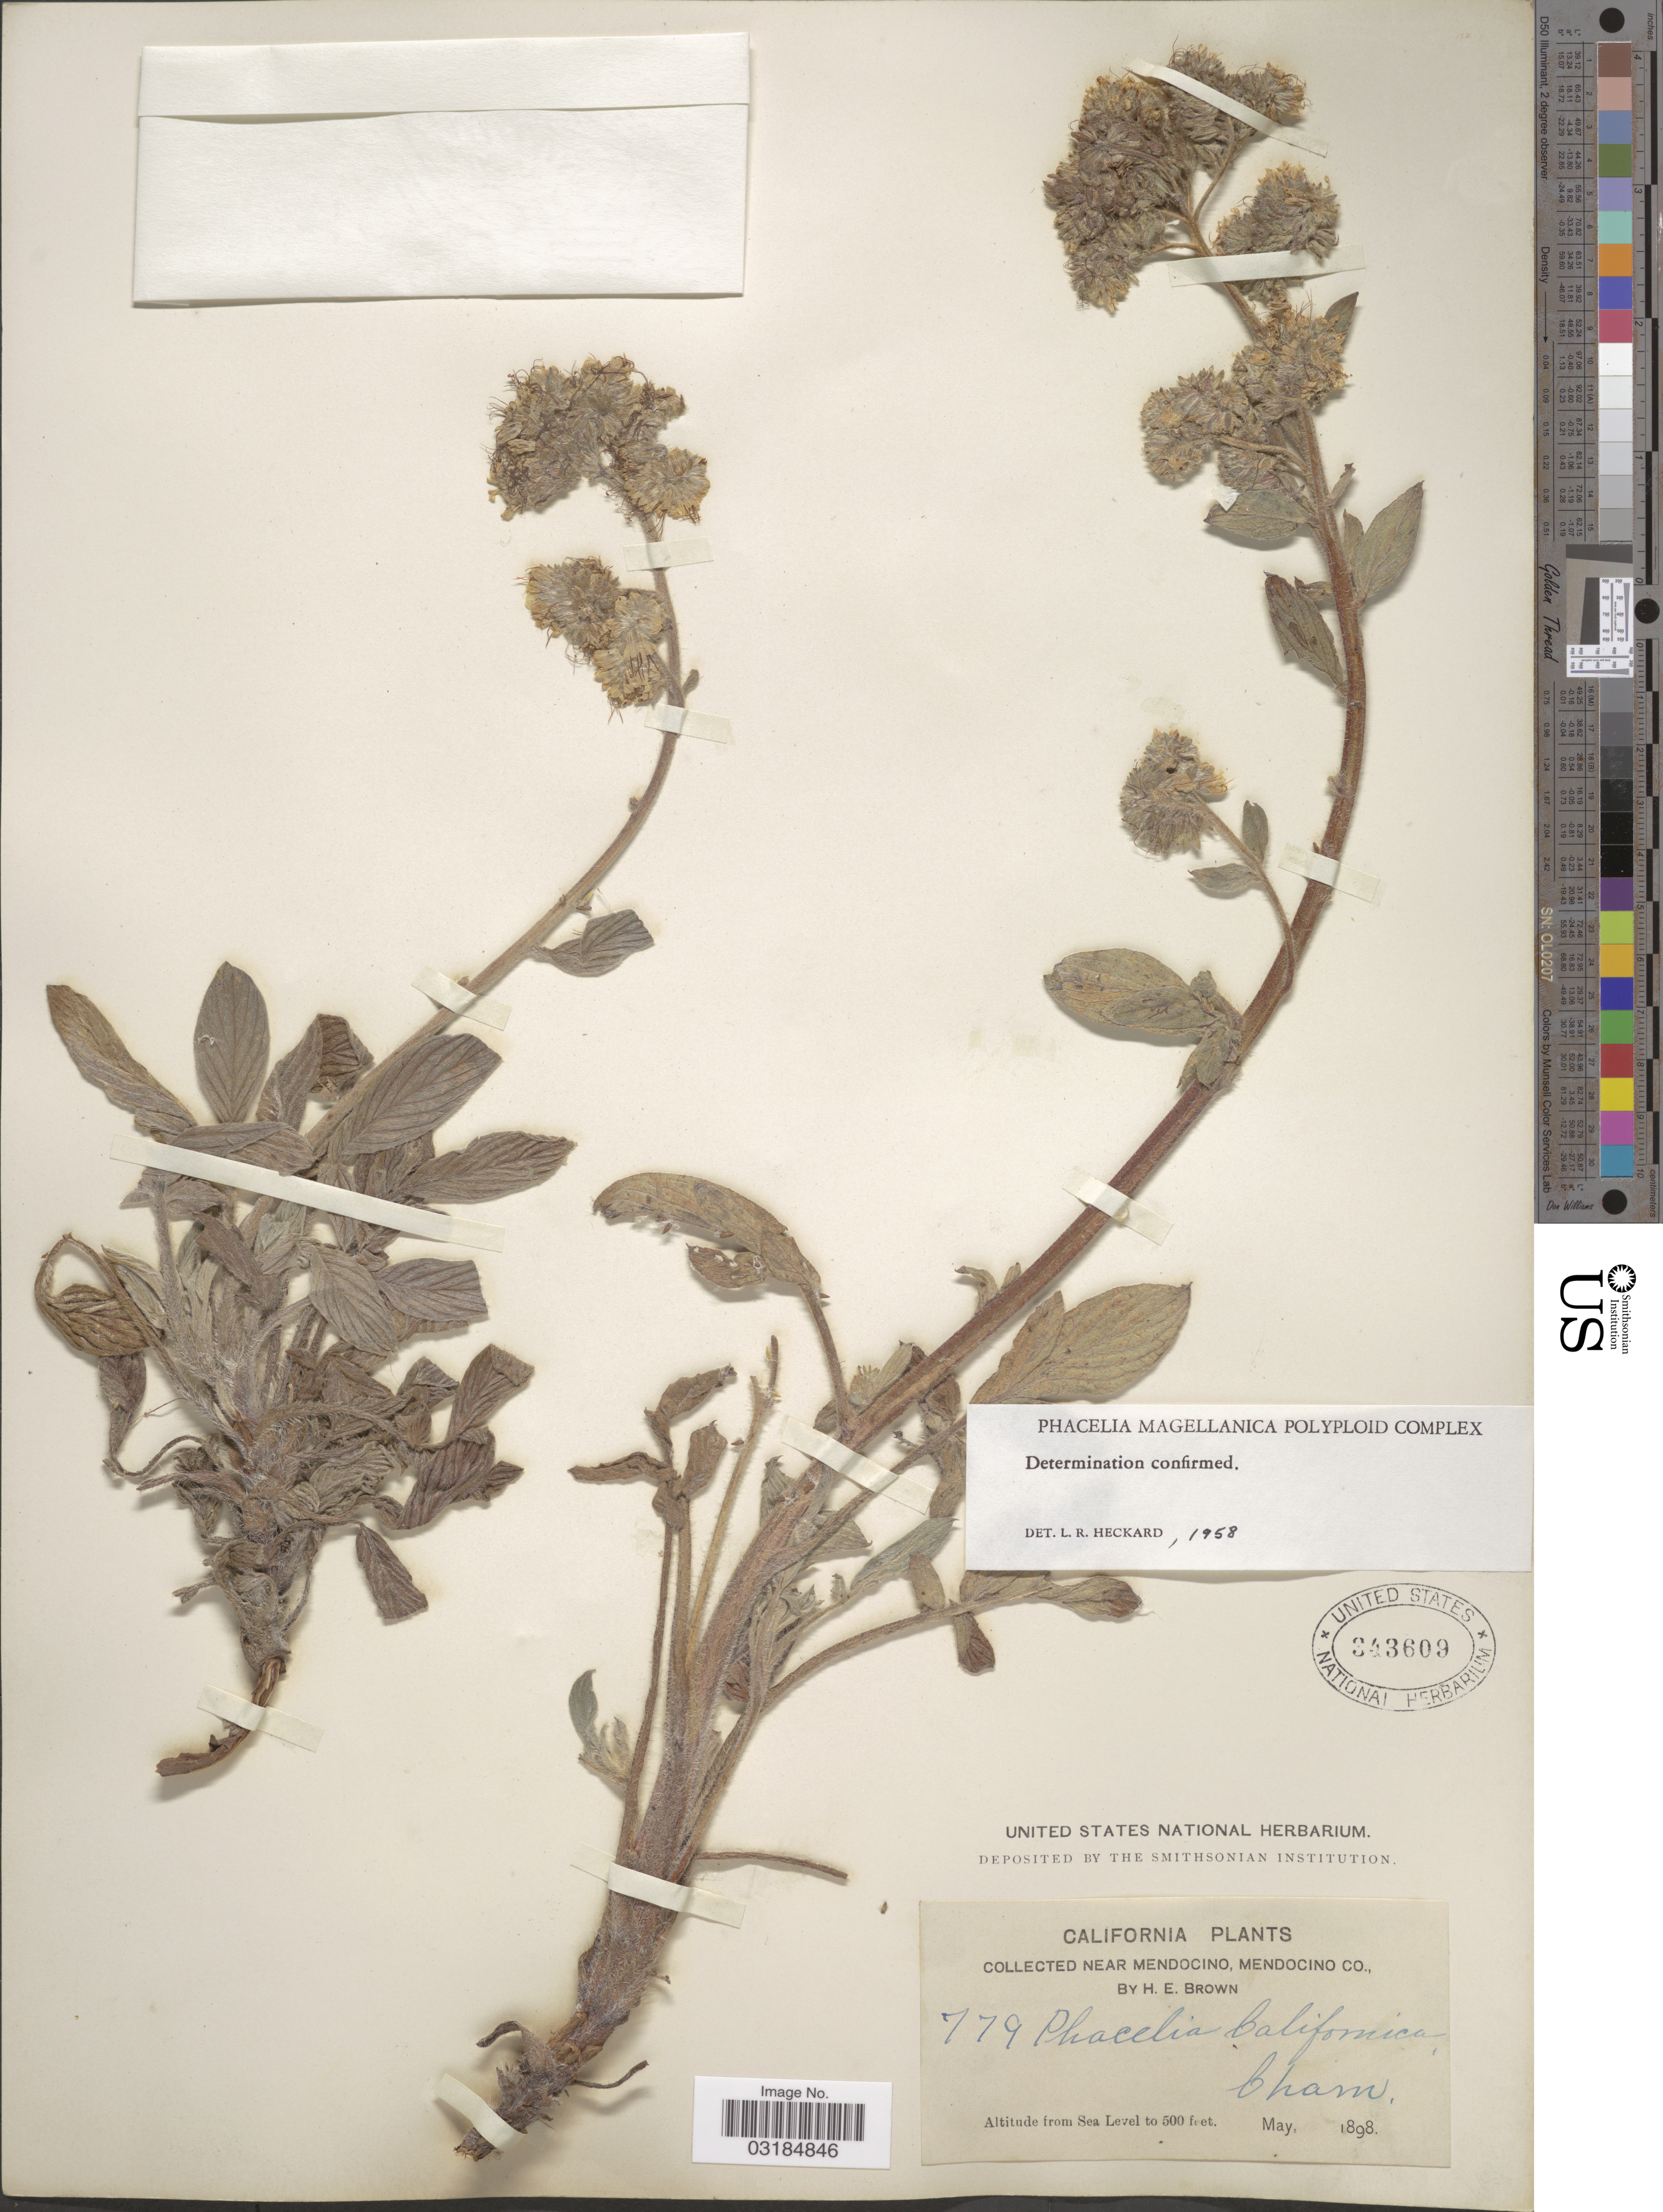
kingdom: Plantae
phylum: Tracheophyta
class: Magnoliopsida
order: Boraginales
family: Hydrophyllaceae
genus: Phacelia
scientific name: Phacelia californica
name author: Cham.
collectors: H. E. Brown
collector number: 779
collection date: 1898-05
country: United States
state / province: California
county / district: Mendocino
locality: Near Mendocino, Mendocino Co.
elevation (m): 0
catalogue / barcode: US 343609